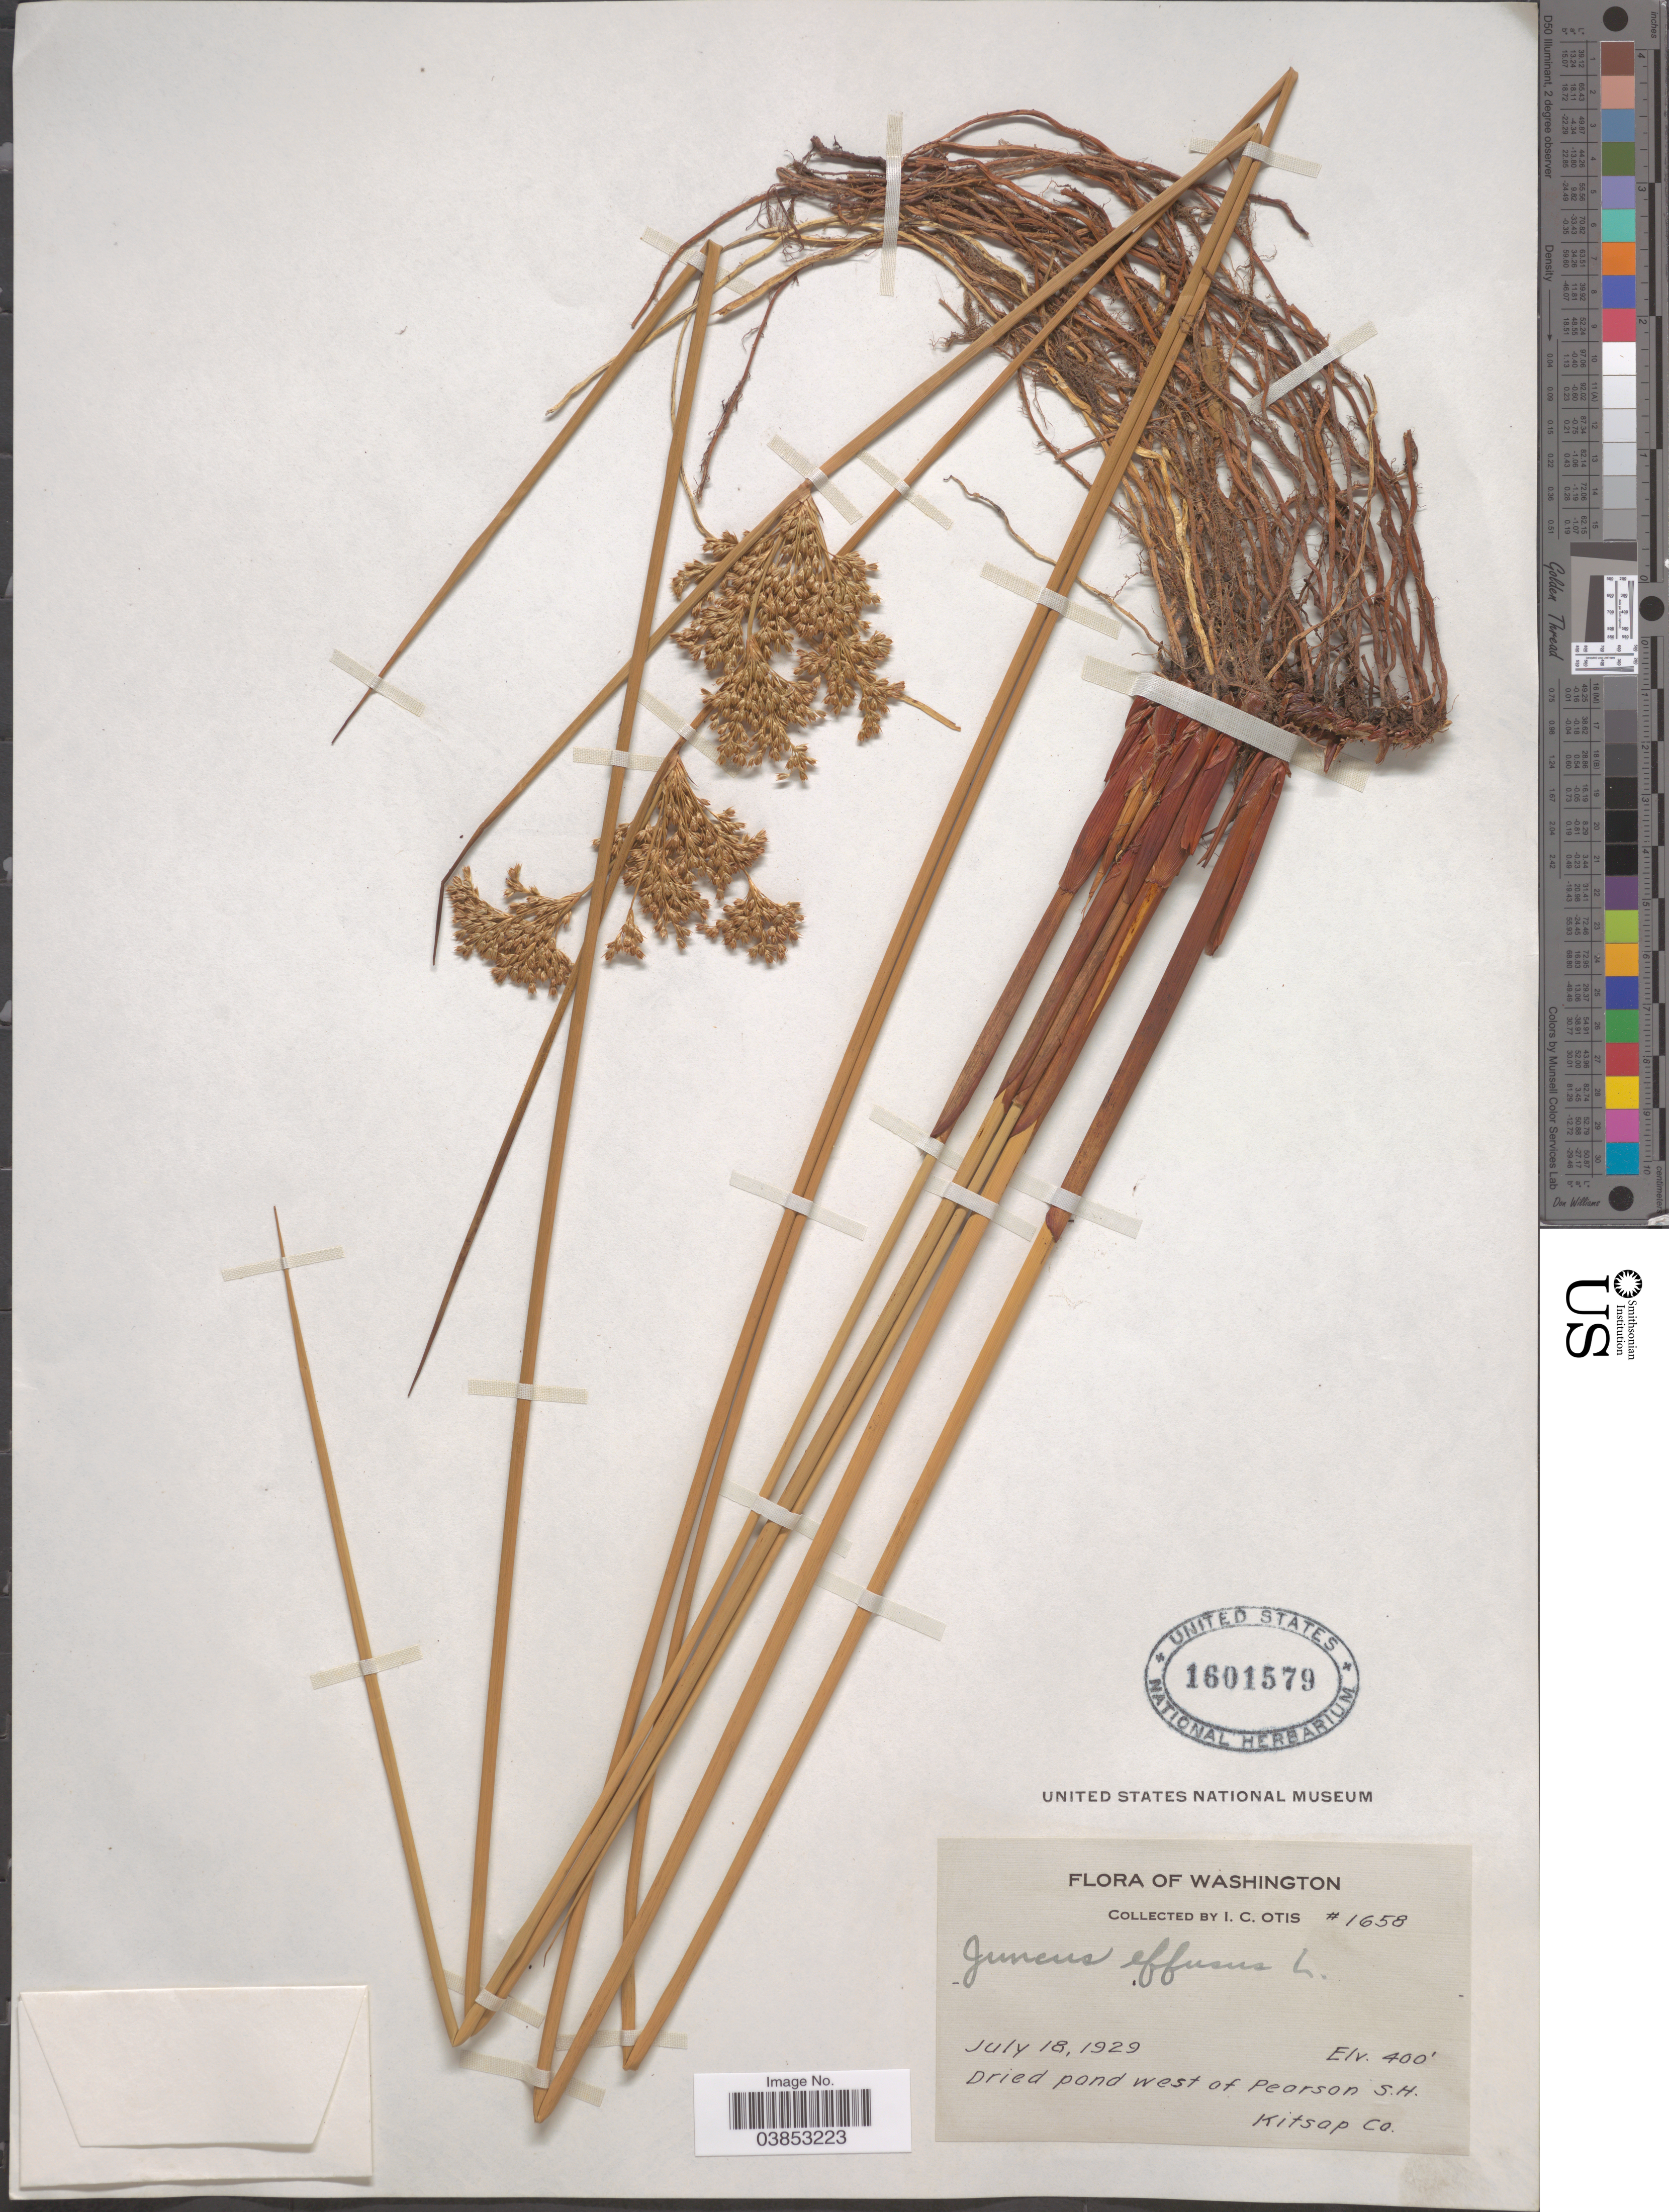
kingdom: Plantae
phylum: Tracheophyta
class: Liliopsida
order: Poales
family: Juncaceae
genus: Juncus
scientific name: Juncus effusus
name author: L.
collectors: I. C. Otis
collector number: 1658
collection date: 1929-07-18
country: United States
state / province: Washington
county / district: Kitsap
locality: Dried pond west of Pearson S.H. Kitsap Co.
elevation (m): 122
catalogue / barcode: US 1601579